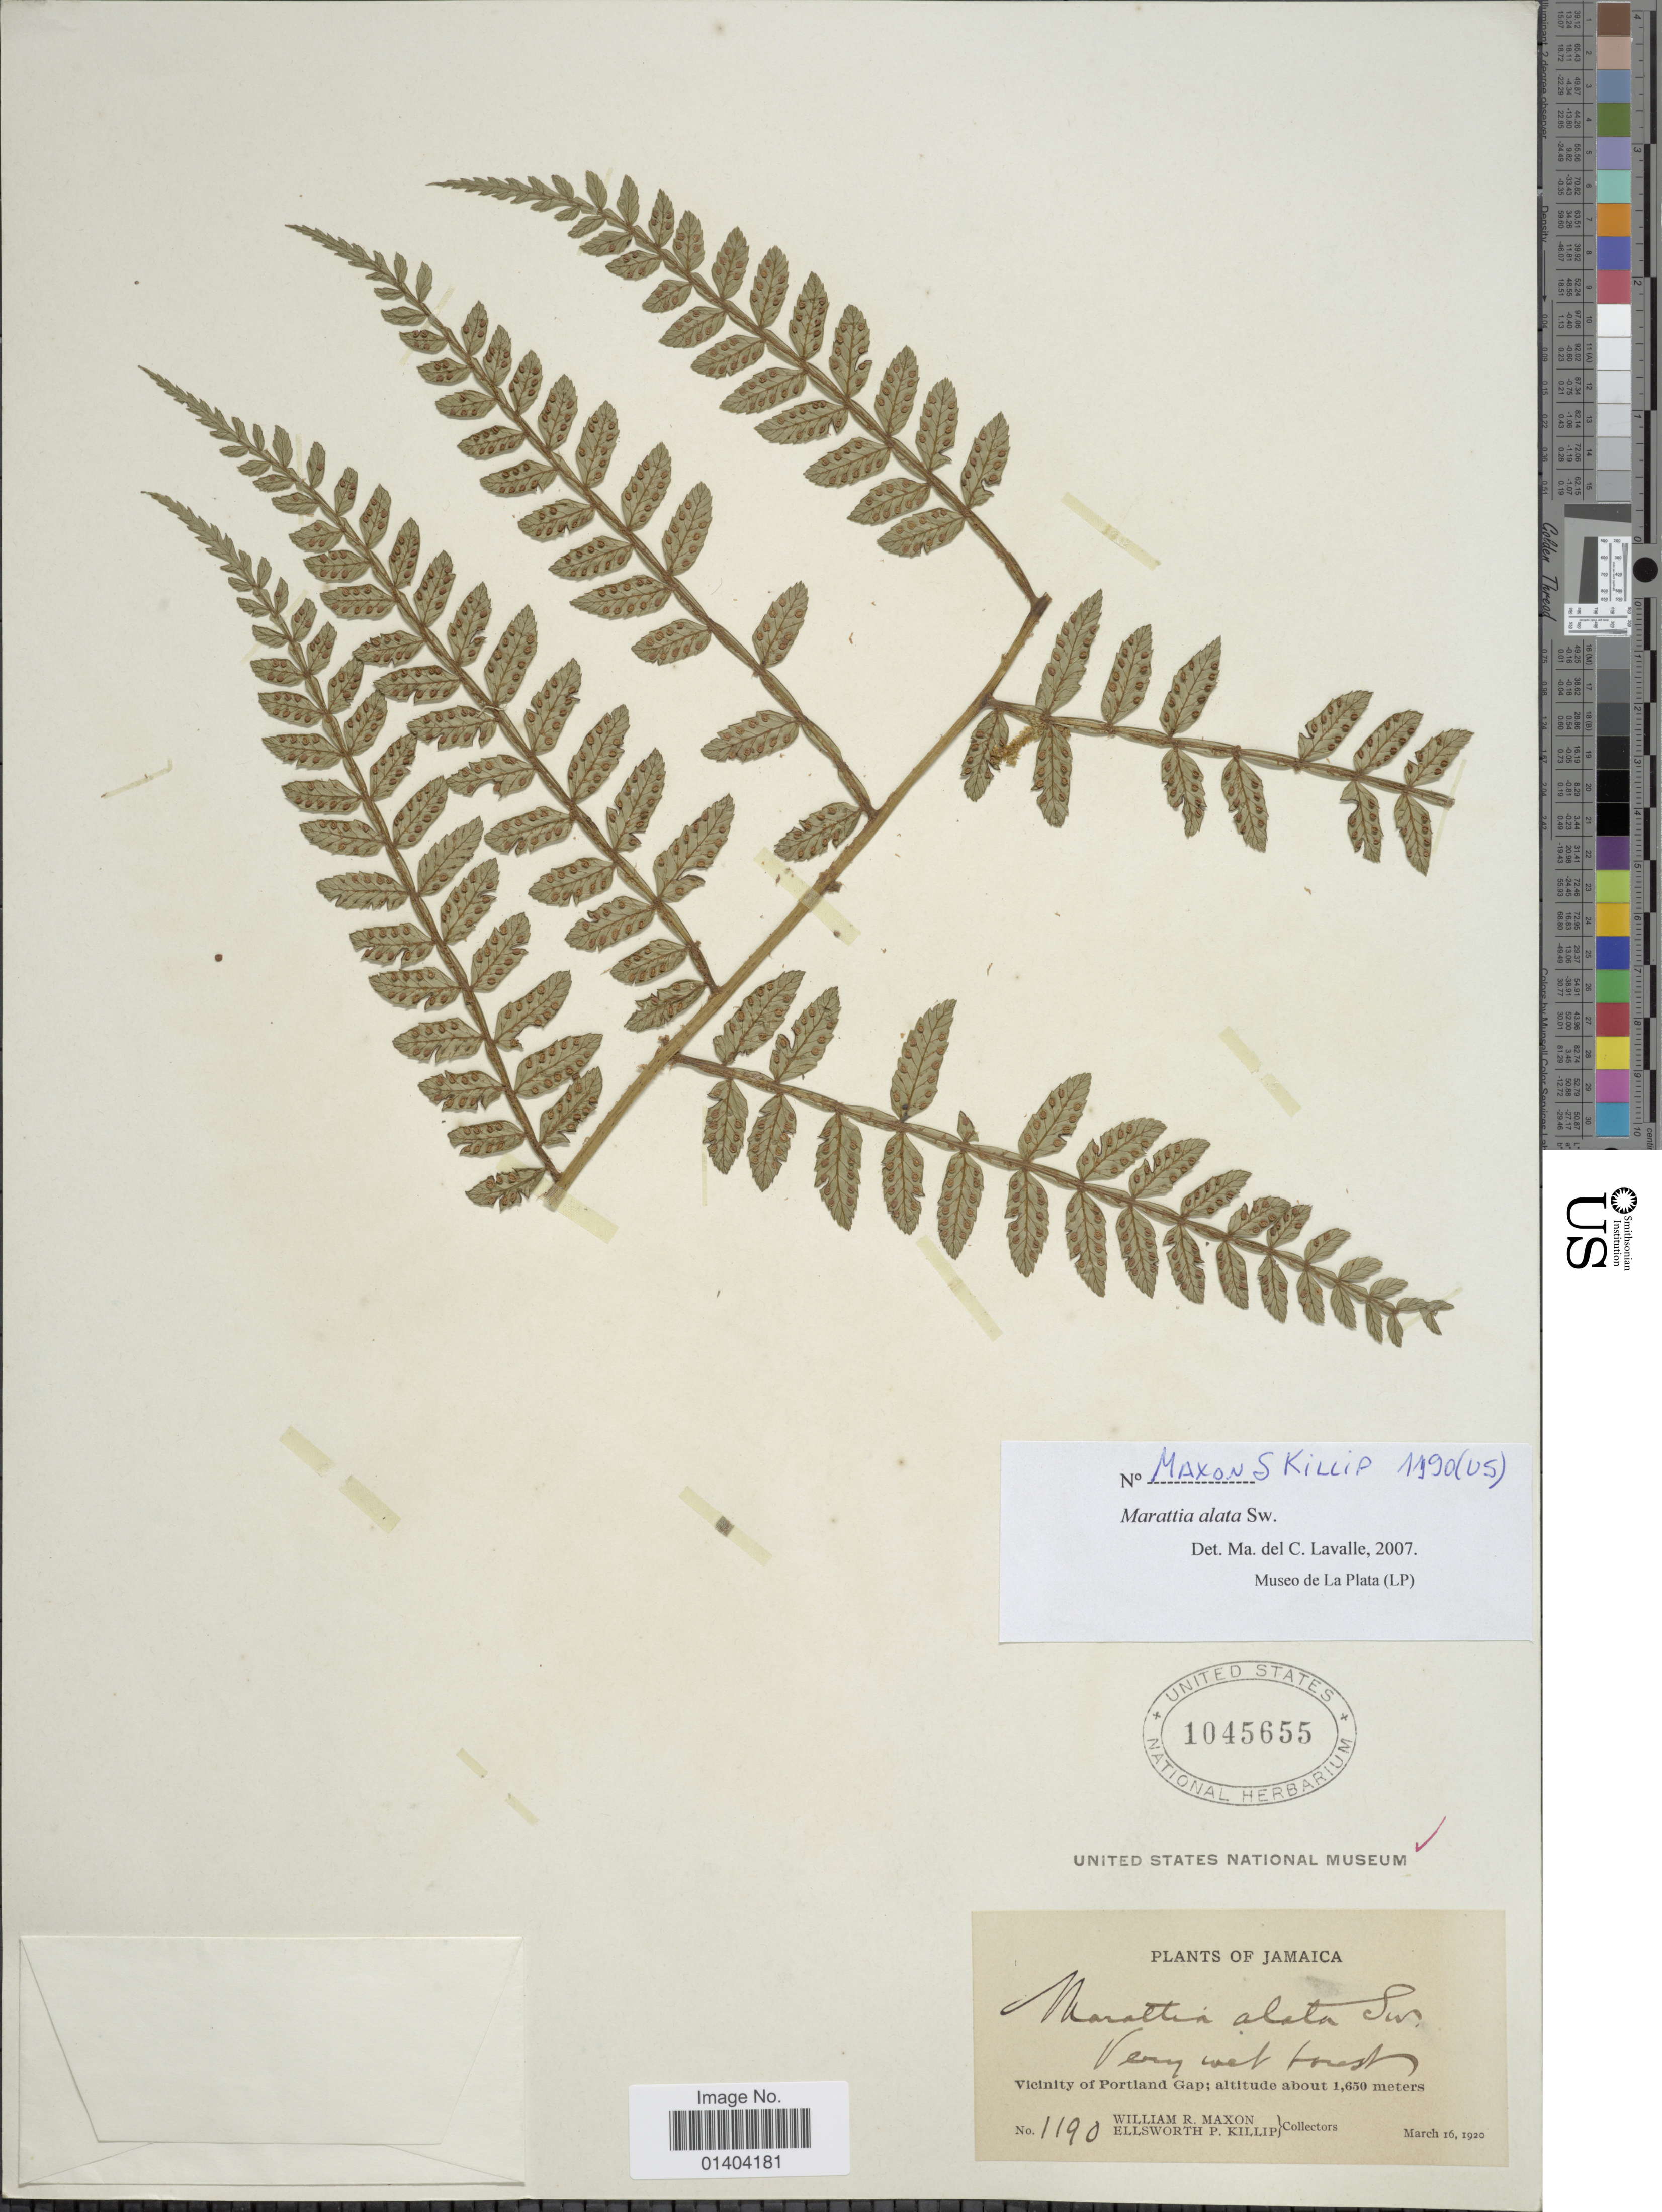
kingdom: Plantae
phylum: Tracheophyta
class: Polypodiopsida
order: Marattiales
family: Marattiaceae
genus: Marattia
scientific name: Marattia alata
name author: Sw.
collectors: W. R. Maxon & E. P. Killip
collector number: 1190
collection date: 1920-03-16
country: Jamaica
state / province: Portland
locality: Vicinity of Portland Gap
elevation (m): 1650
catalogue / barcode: US 1045655